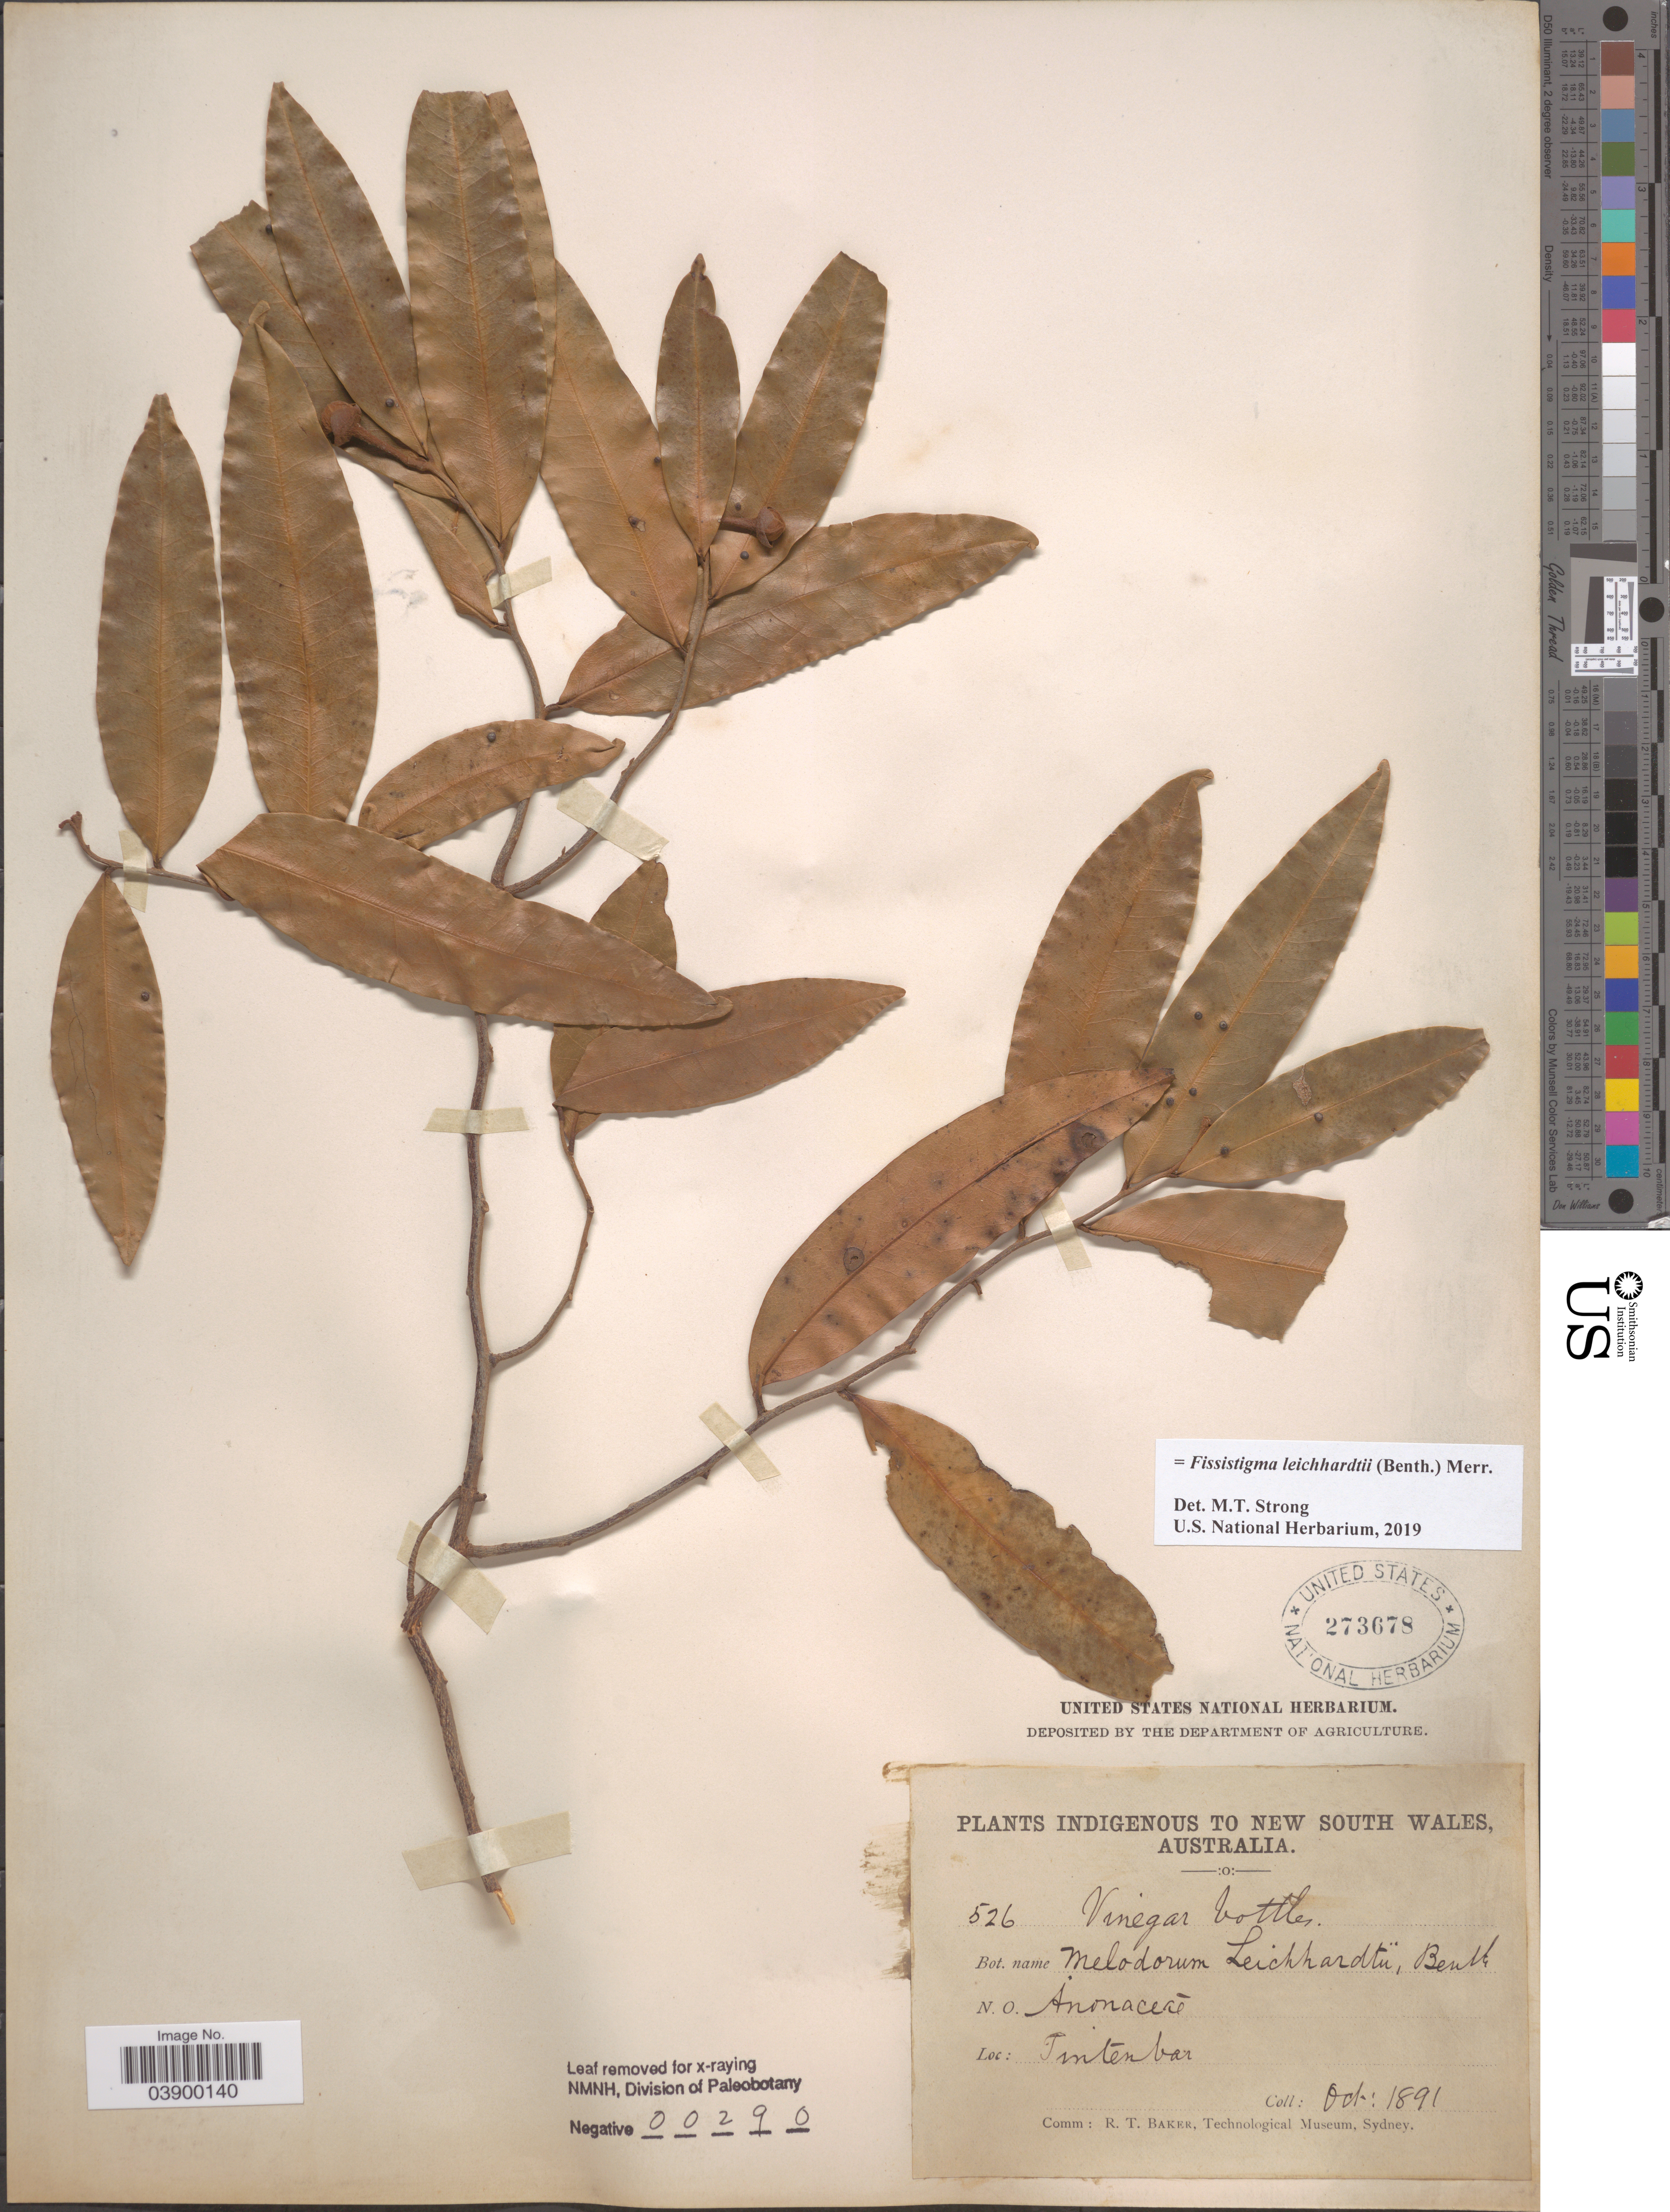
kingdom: Plantae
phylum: Tracheophyta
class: Magnoliopsida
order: Magnoliales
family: Annonaceae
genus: Fissistigma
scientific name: Fissistigma leichhardtii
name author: (Benth.) Merr.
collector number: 526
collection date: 1891-10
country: Australia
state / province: New South Wales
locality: Tintenbar.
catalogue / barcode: US 273678